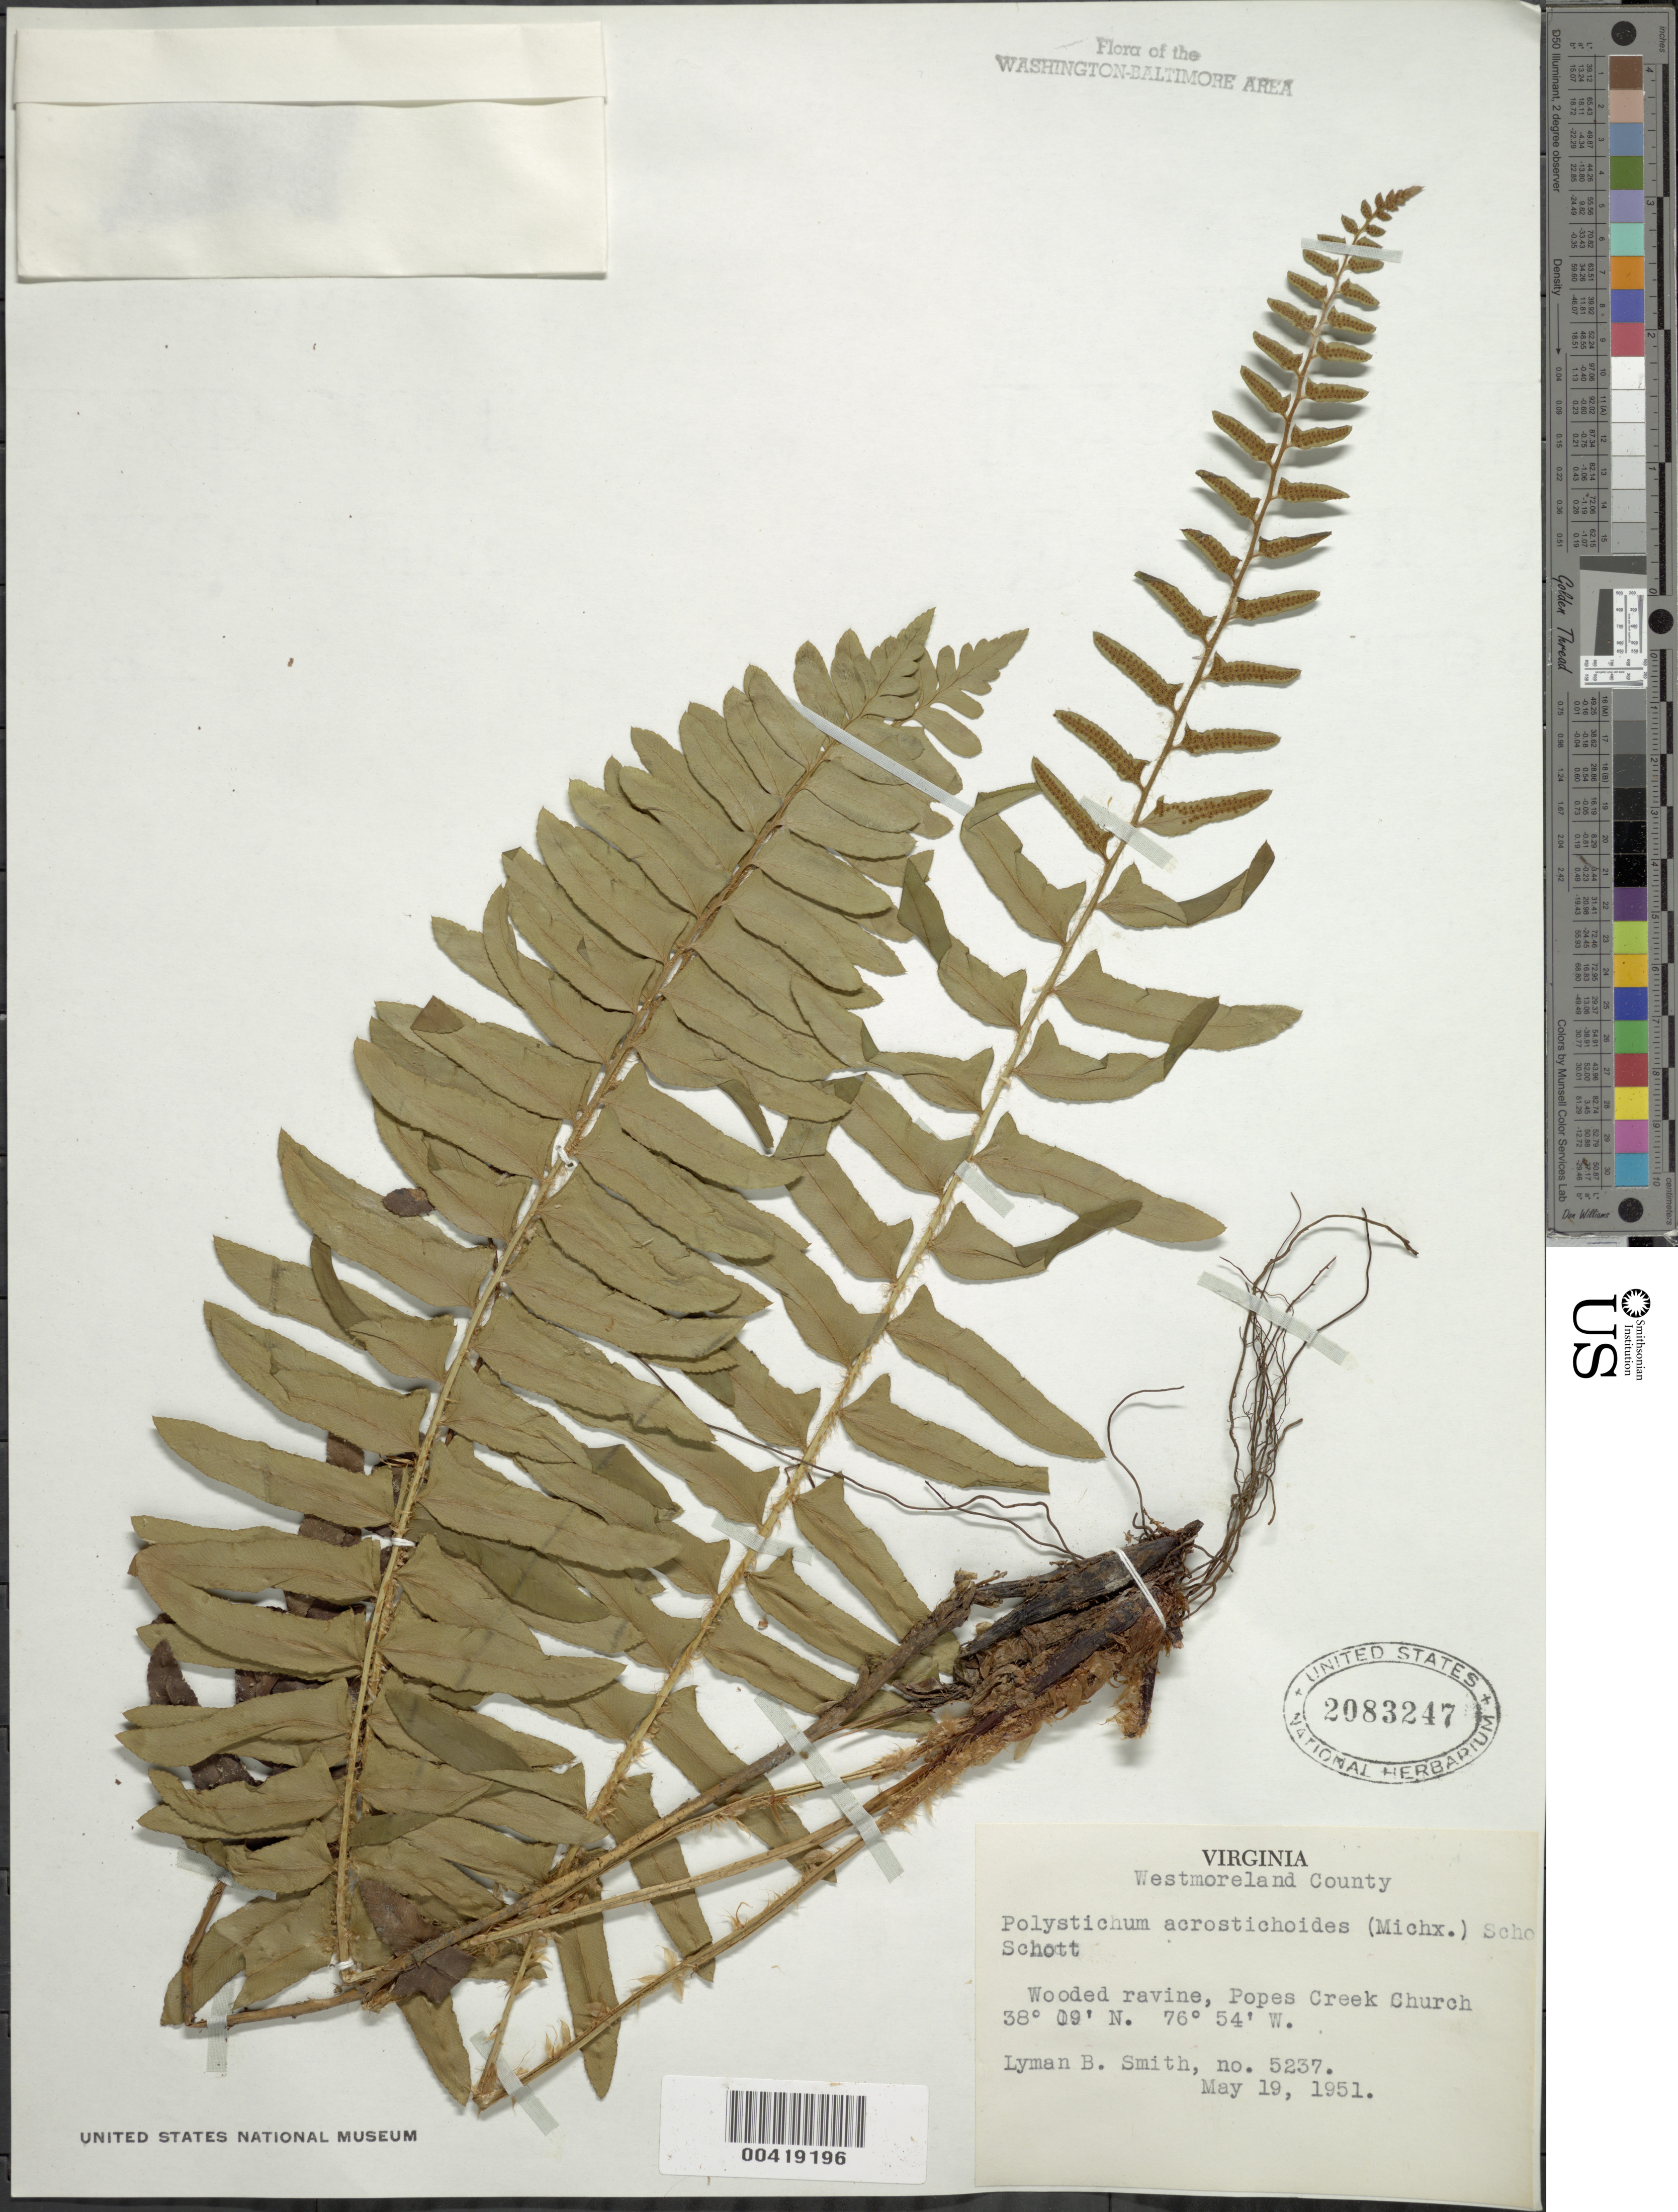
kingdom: Plantae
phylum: Tracheophyta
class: Polypodiopsida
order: Polypodiales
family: Dryopteridaceae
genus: Polystichum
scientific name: Polystichum acrostichoides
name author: (Michx.) Schott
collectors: L. Smith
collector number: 5237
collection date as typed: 19 May 1951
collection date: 1951-05-19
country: United States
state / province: Virginia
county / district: Westmoreland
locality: Popes Creek Church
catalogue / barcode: US 2083247